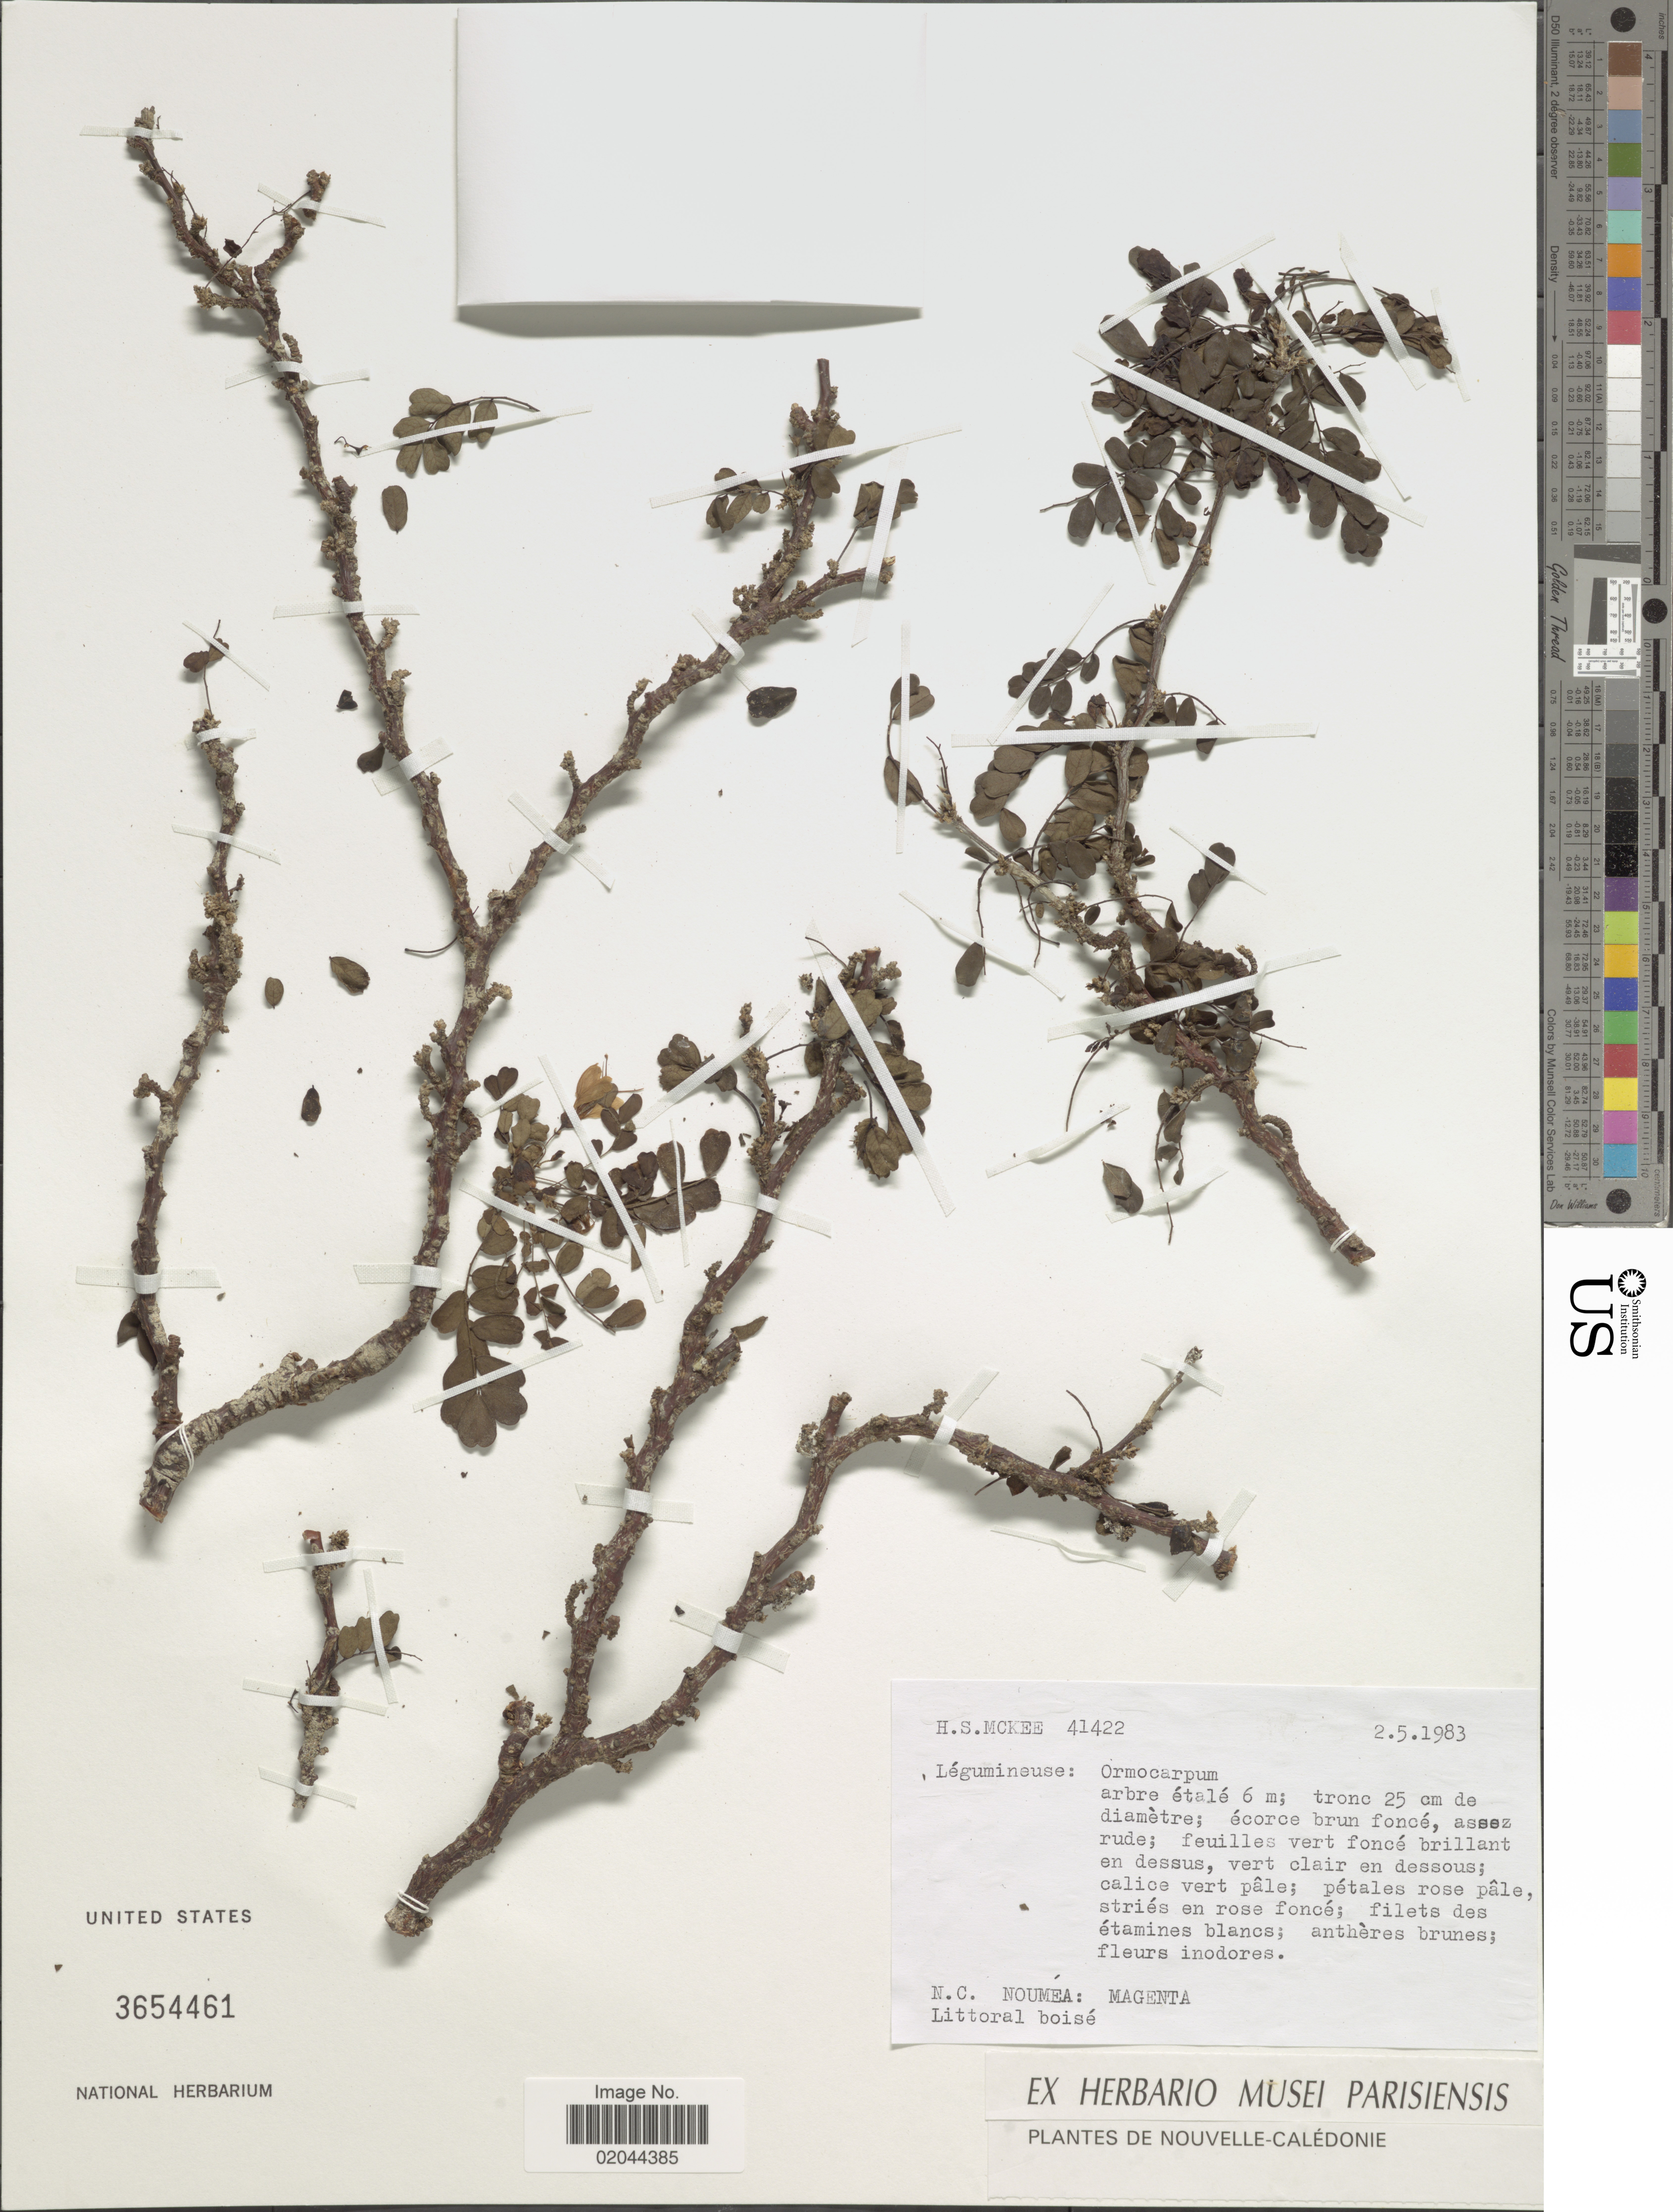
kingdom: Plantae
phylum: Tracheophyta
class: Magnoliopsida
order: Fabales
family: Fabaceae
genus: Ormocarpum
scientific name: Ormocarpum sp.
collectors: H. S. McKee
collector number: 41422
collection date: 1983-05-02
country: New Caledonia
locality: N.C. Noumea: Magenta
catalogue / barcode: US 3654461